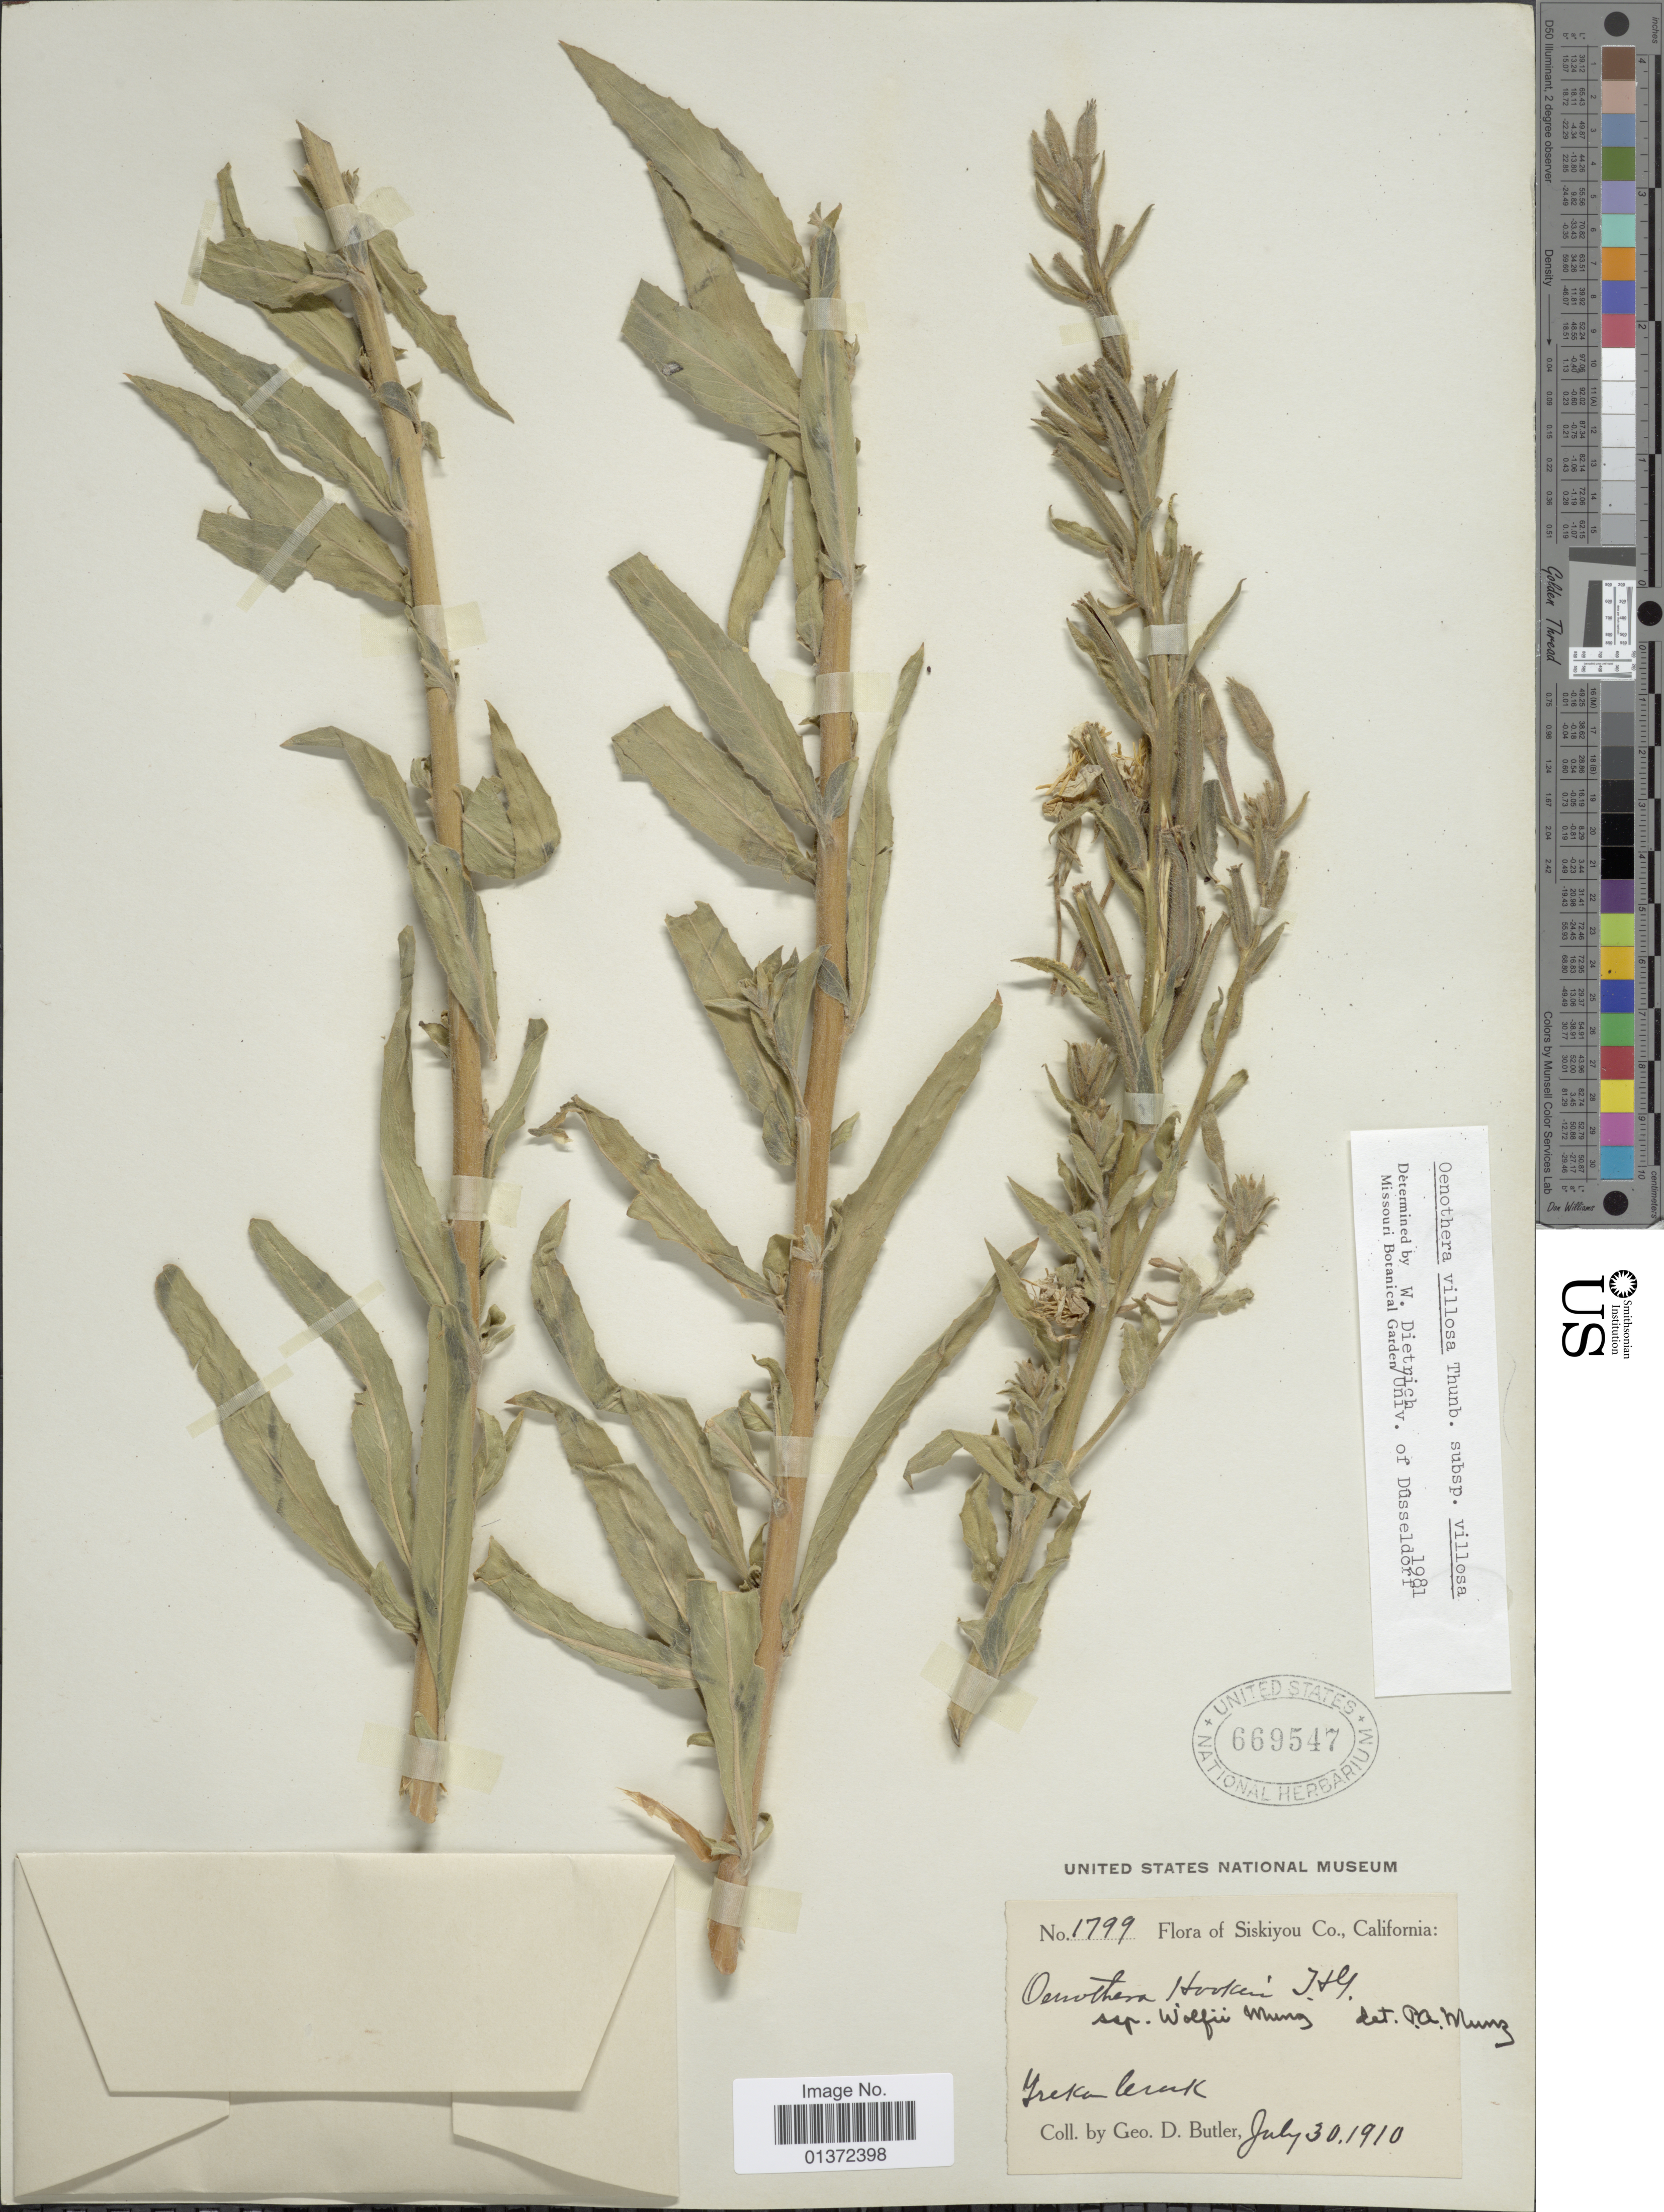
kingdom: Plantae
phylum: Tracheophyta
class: Magnoliopsida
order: Myrtales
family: Onagraceae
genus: Oenothera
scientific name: Oenothera villosa subsp. villosa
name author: Thunb.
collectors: G. D. Butler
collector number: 1799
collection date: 1910-07-30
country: United States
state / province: California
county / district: Siskiyou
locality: Siskiyou Co., Yreka Creek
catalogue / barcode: US 669547